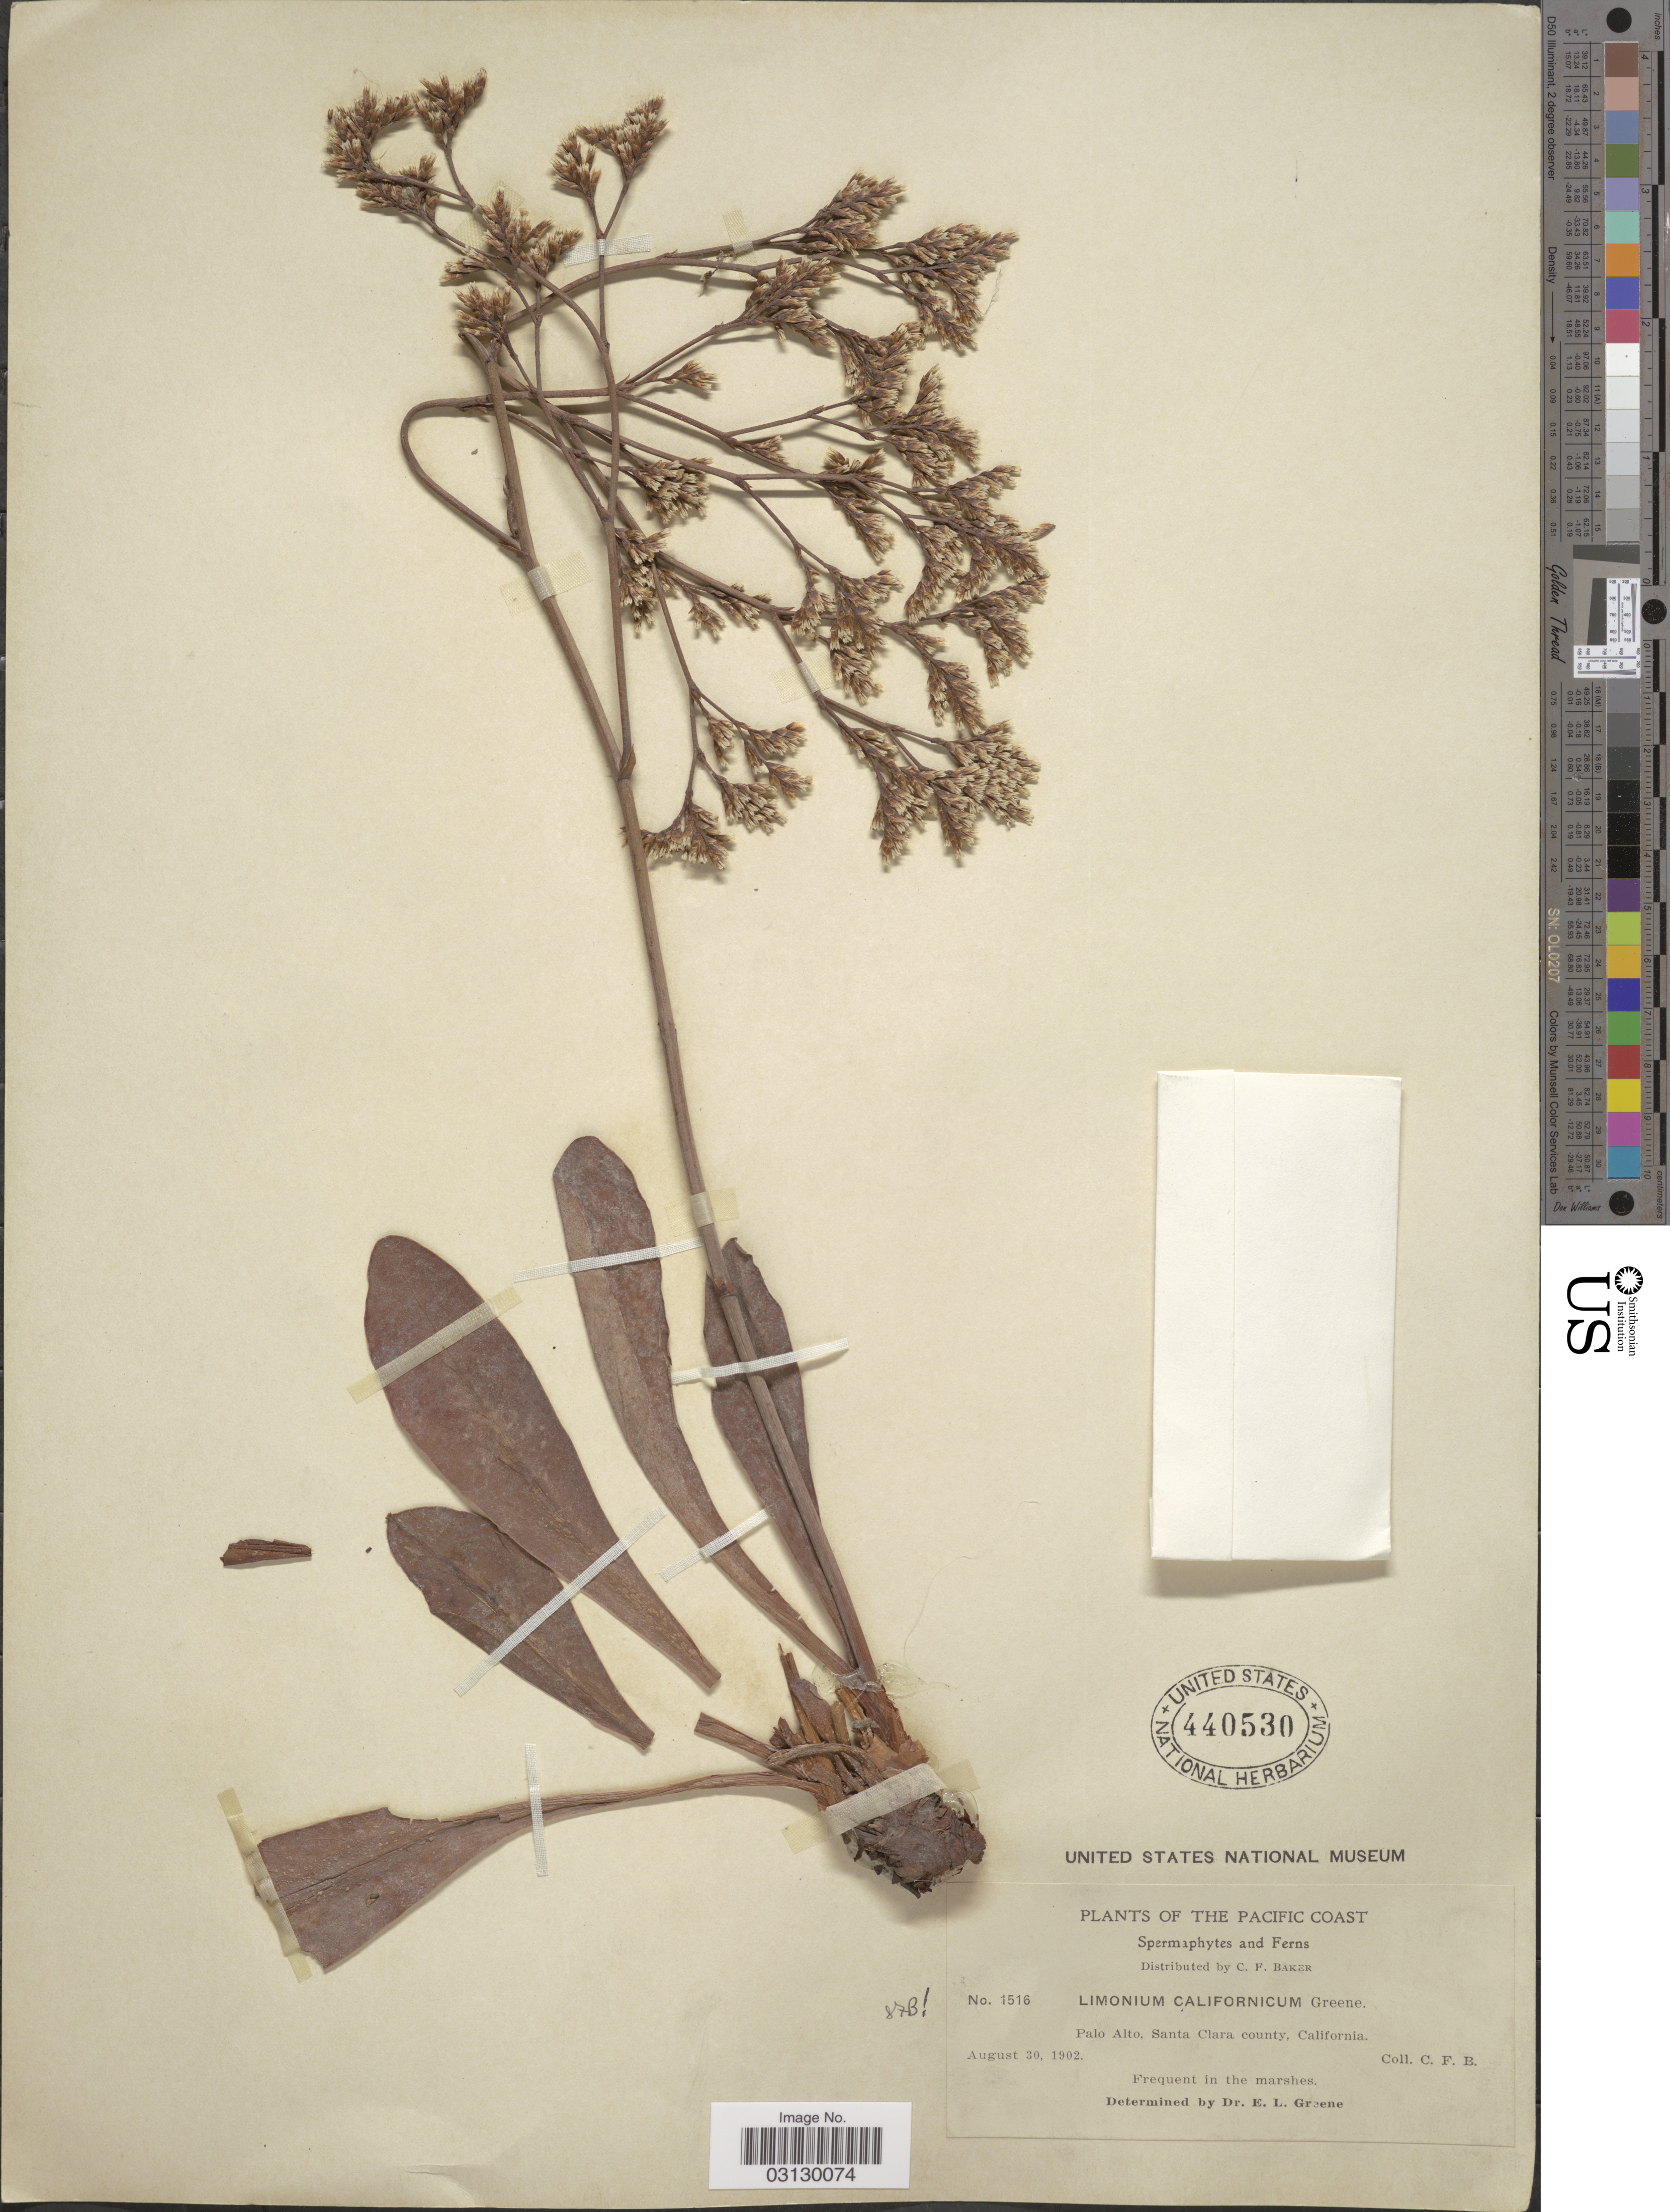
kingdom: Plantae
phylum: Tracheophyta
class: Magnoliopsida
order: Caryophyllales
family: Plumbaginaceae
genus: Limonium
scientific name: Limonium californicum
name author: (Boiss.) A. Heller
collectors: C. F. Baker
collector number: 1516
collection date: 1902-08-30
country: United States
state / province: California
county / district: Santa Clara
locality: Palo Alto, Santa Clara County.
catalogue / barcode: US 440530